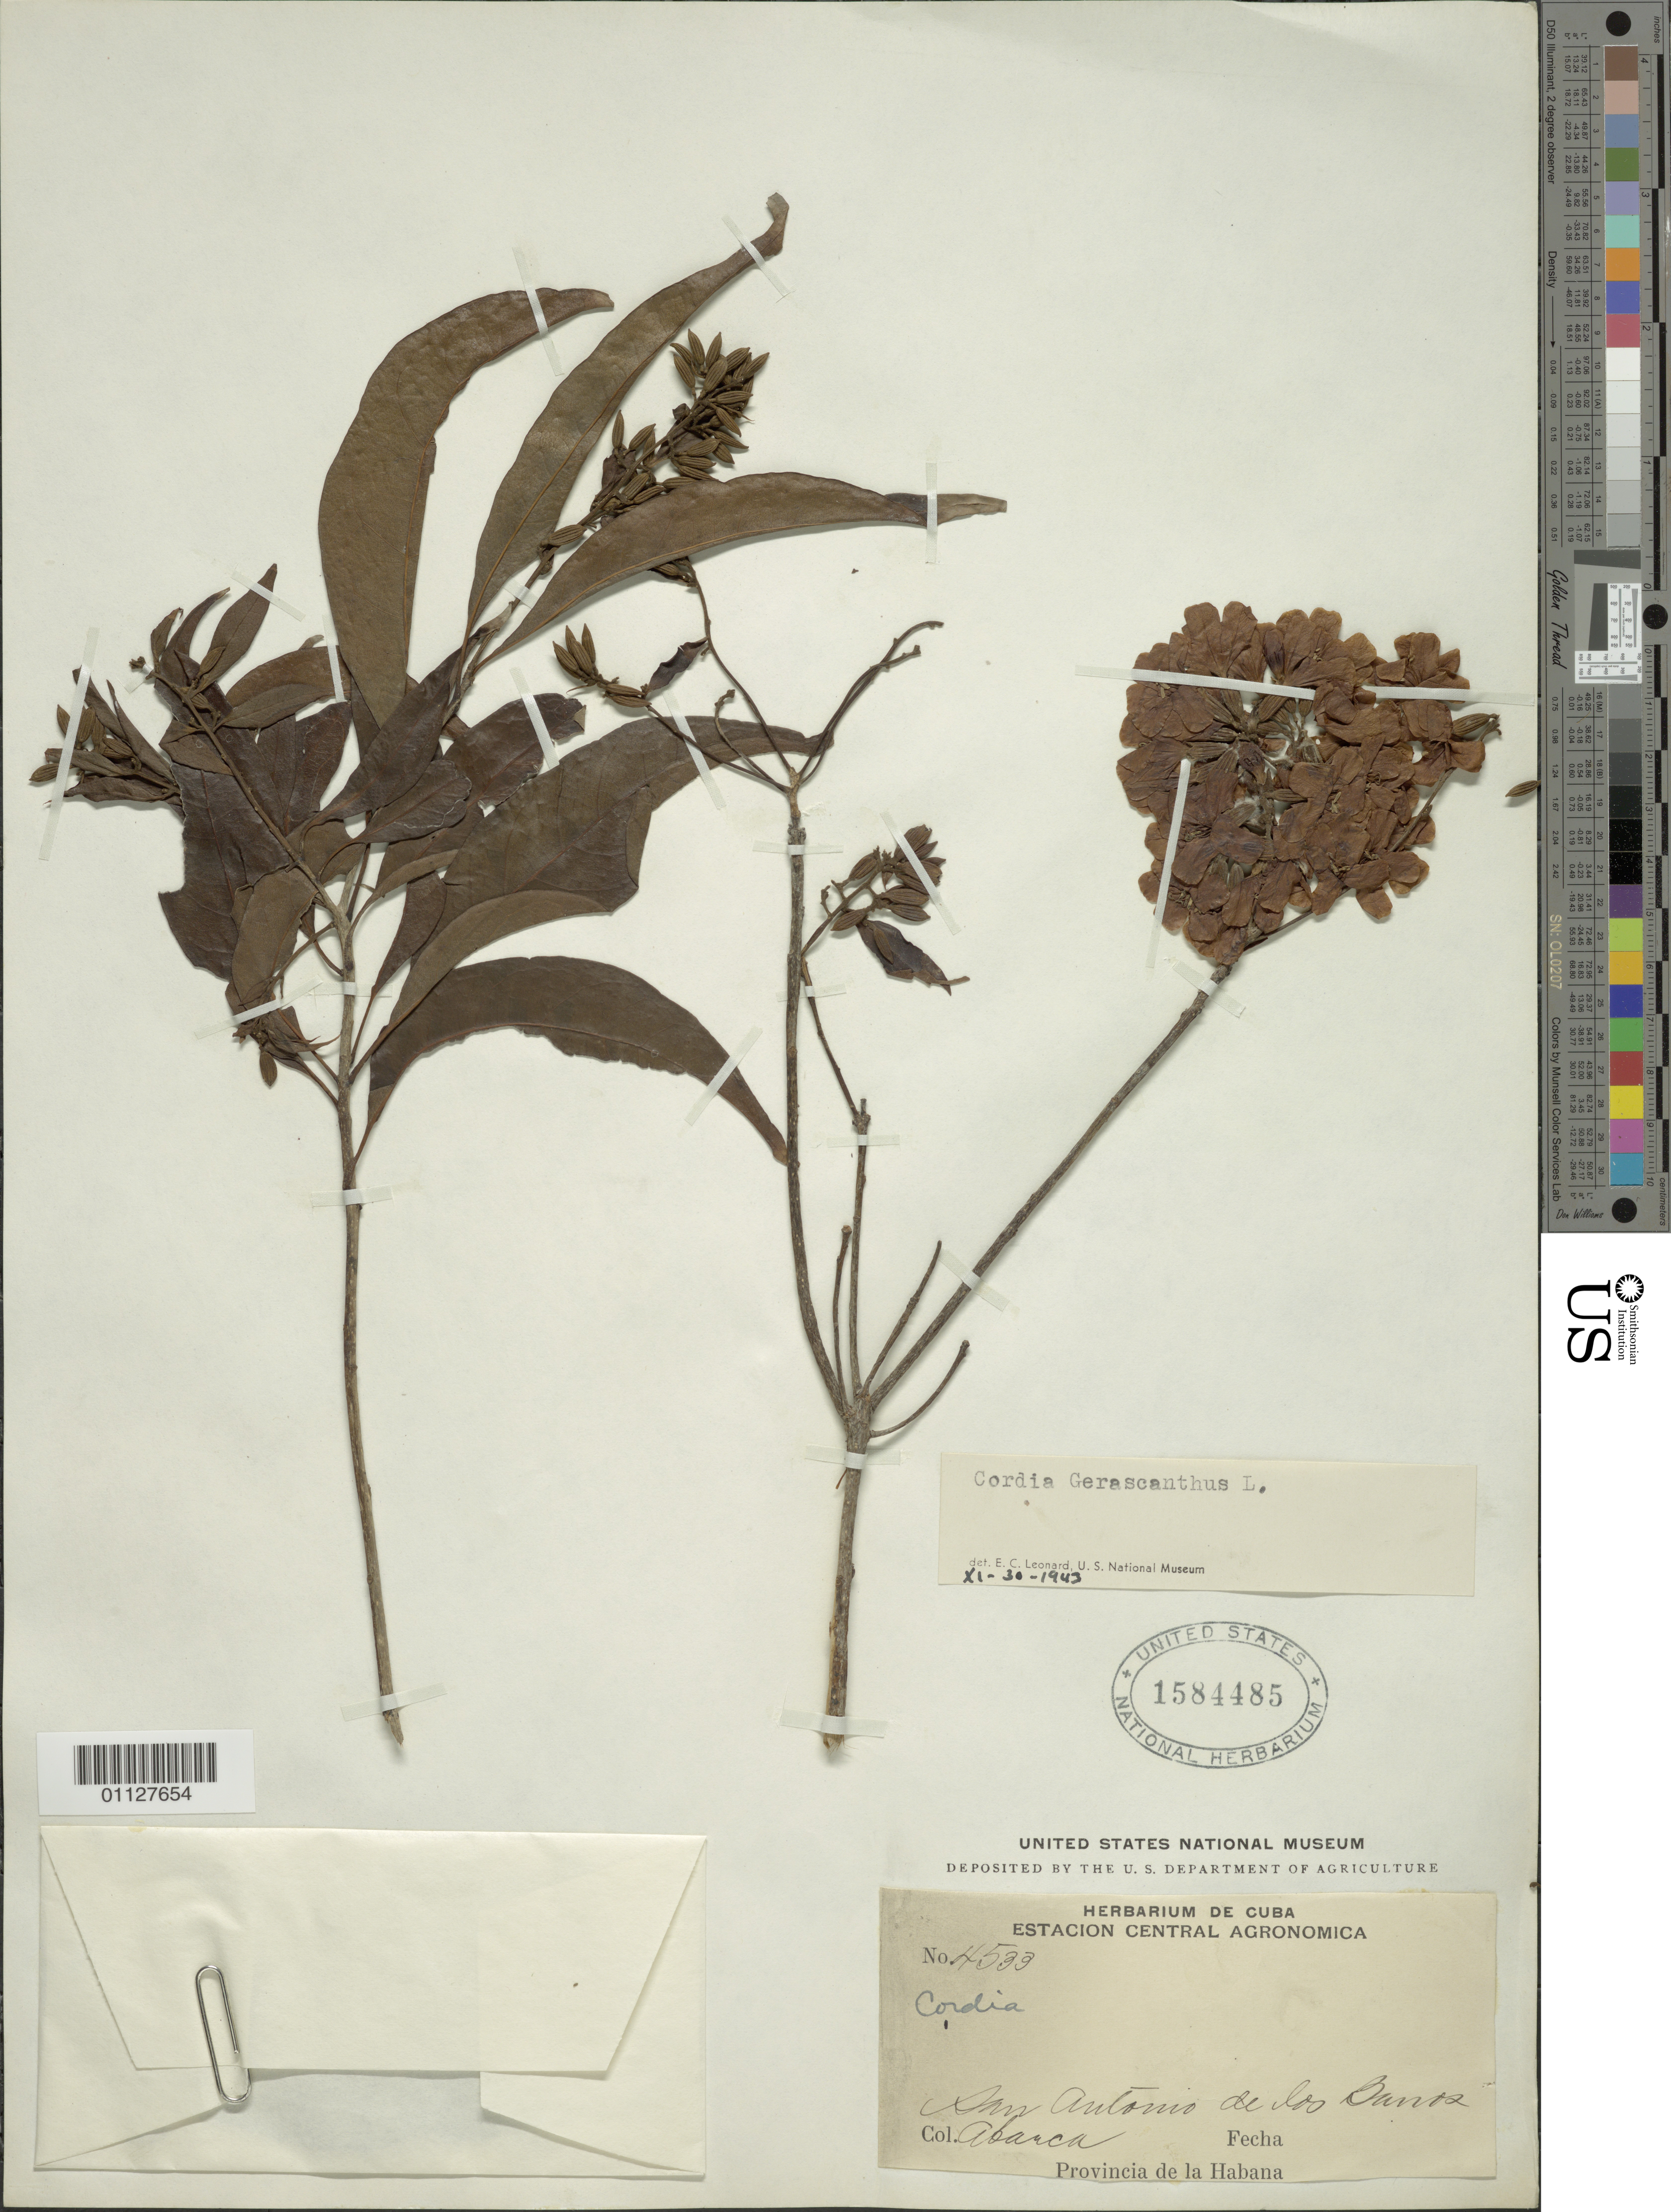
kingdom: Plantae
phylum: Tracheophyta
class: Magnoliopsida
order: Boraginales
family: Cordiaceae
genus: Cordia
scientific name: Cordia gerascanthus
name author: L.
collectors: M. Abarca y Vascquez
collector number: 4533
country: Cuba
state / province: Artemisa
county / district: Municipio de San Antonio de los Baños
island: Cuba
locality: San Antonio de los Baños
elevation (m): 60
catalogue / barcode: US 1584485